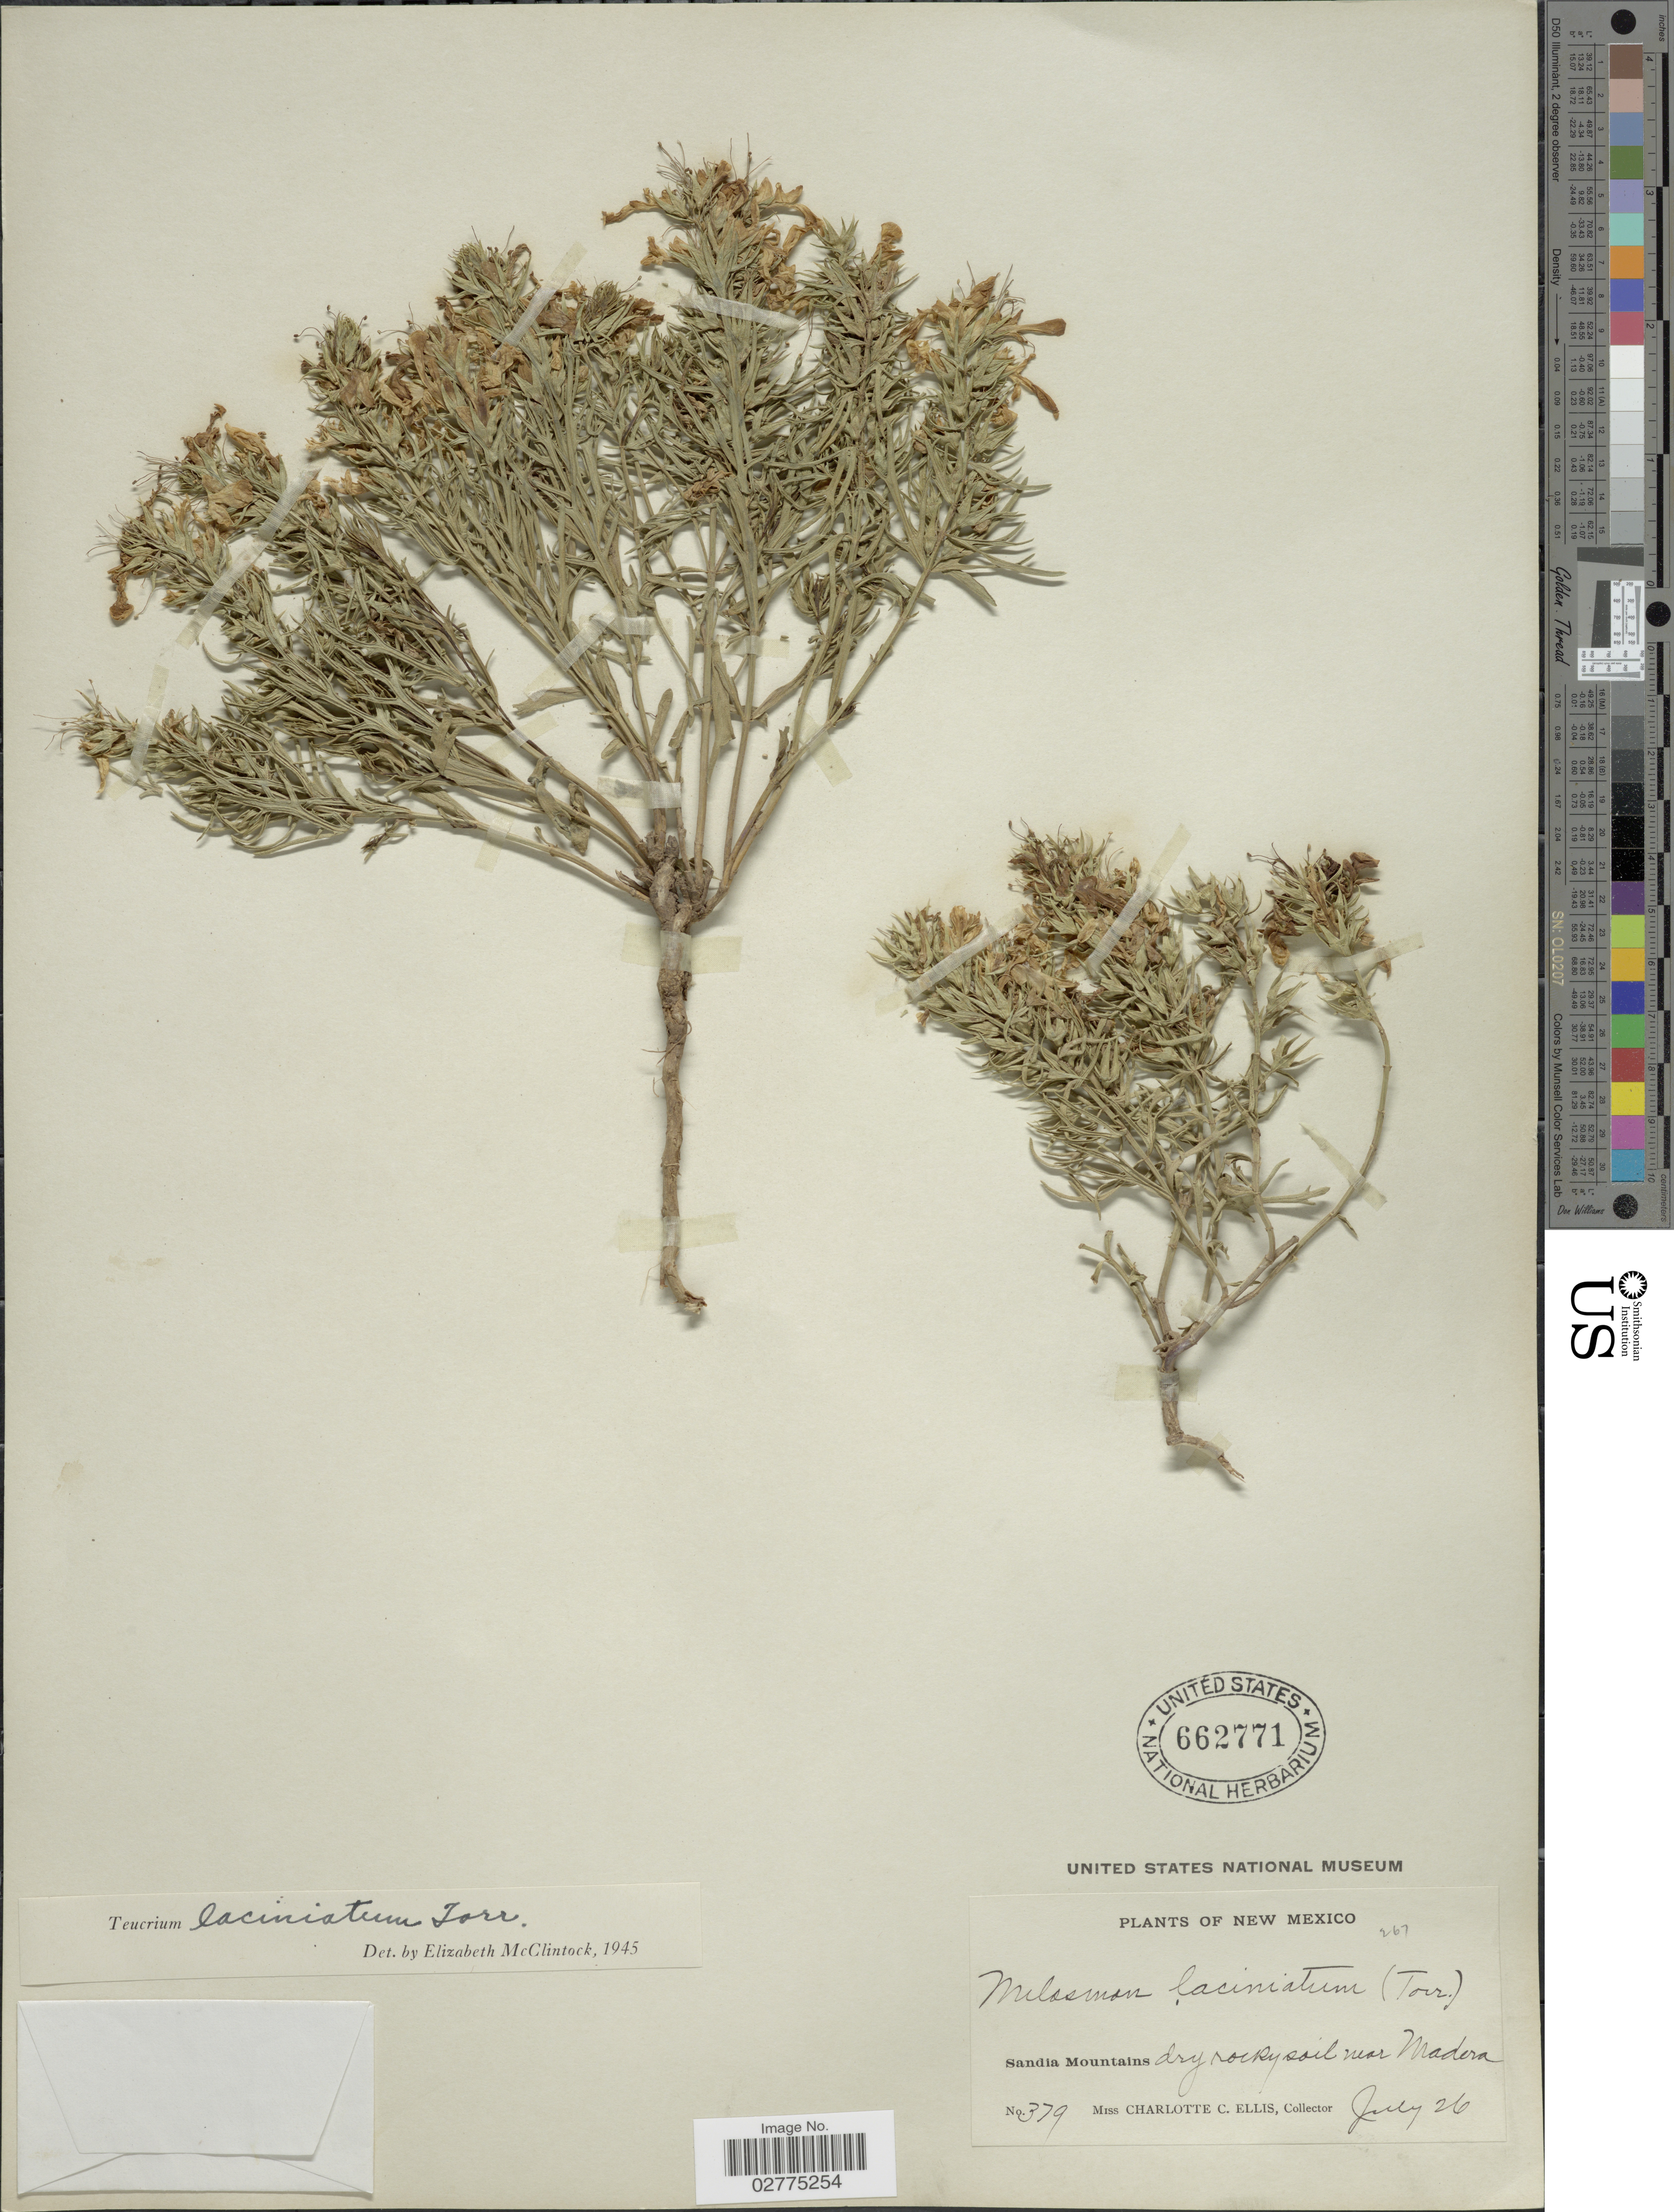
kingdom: Plantae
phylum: Tracheophyta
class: Magnoliopsida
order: Lamiales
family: Lamiaceae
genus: Teucrium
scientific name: Teucrium laciniatum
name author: Torr.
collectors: C. C. Ellis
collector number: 379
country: United States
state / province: New Mexico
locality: Sandia Mountains, dry rocky soil near Madera.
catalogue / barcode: US 662771